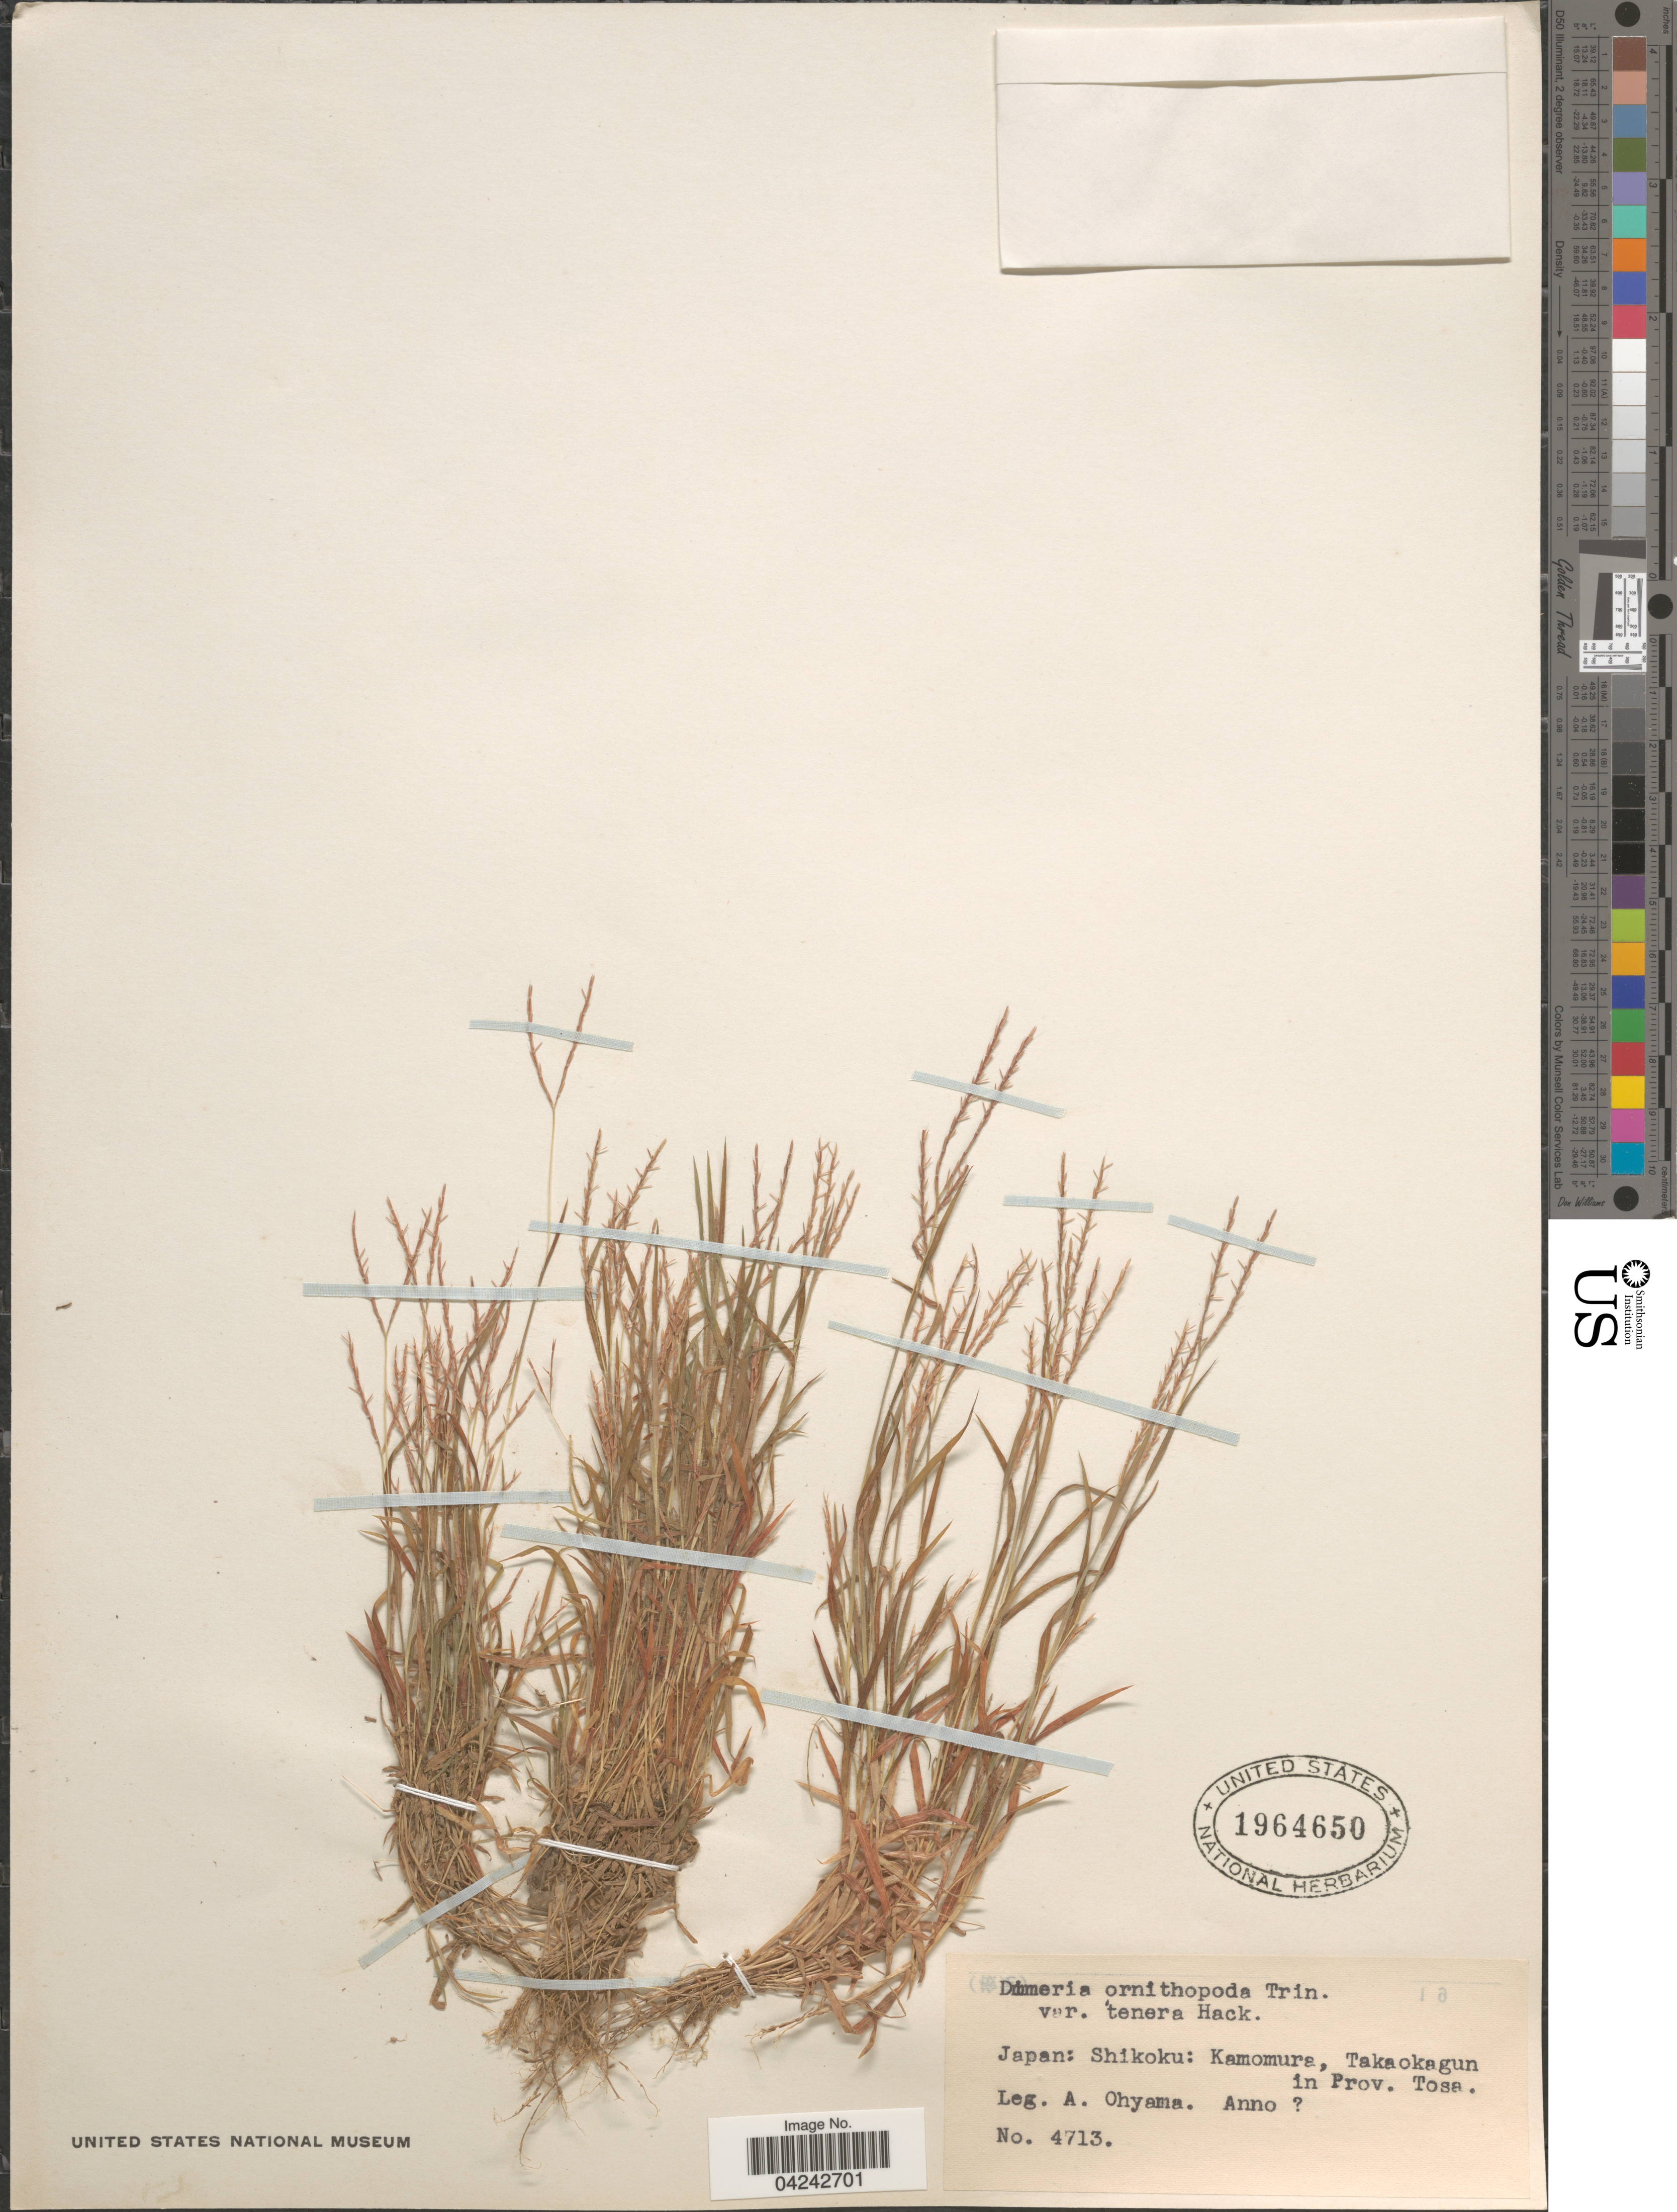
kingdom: Plantae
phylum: Tracheophyta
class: Liliopsida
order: Poales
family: Poaceae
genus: Dimeria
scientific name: Dimeria ornithopoda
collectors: A. Ohyama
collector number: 4713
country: Japan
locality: Shikoku: Kamomura, Takaokagun in Prov. Tosa.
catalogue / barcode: US 1964650